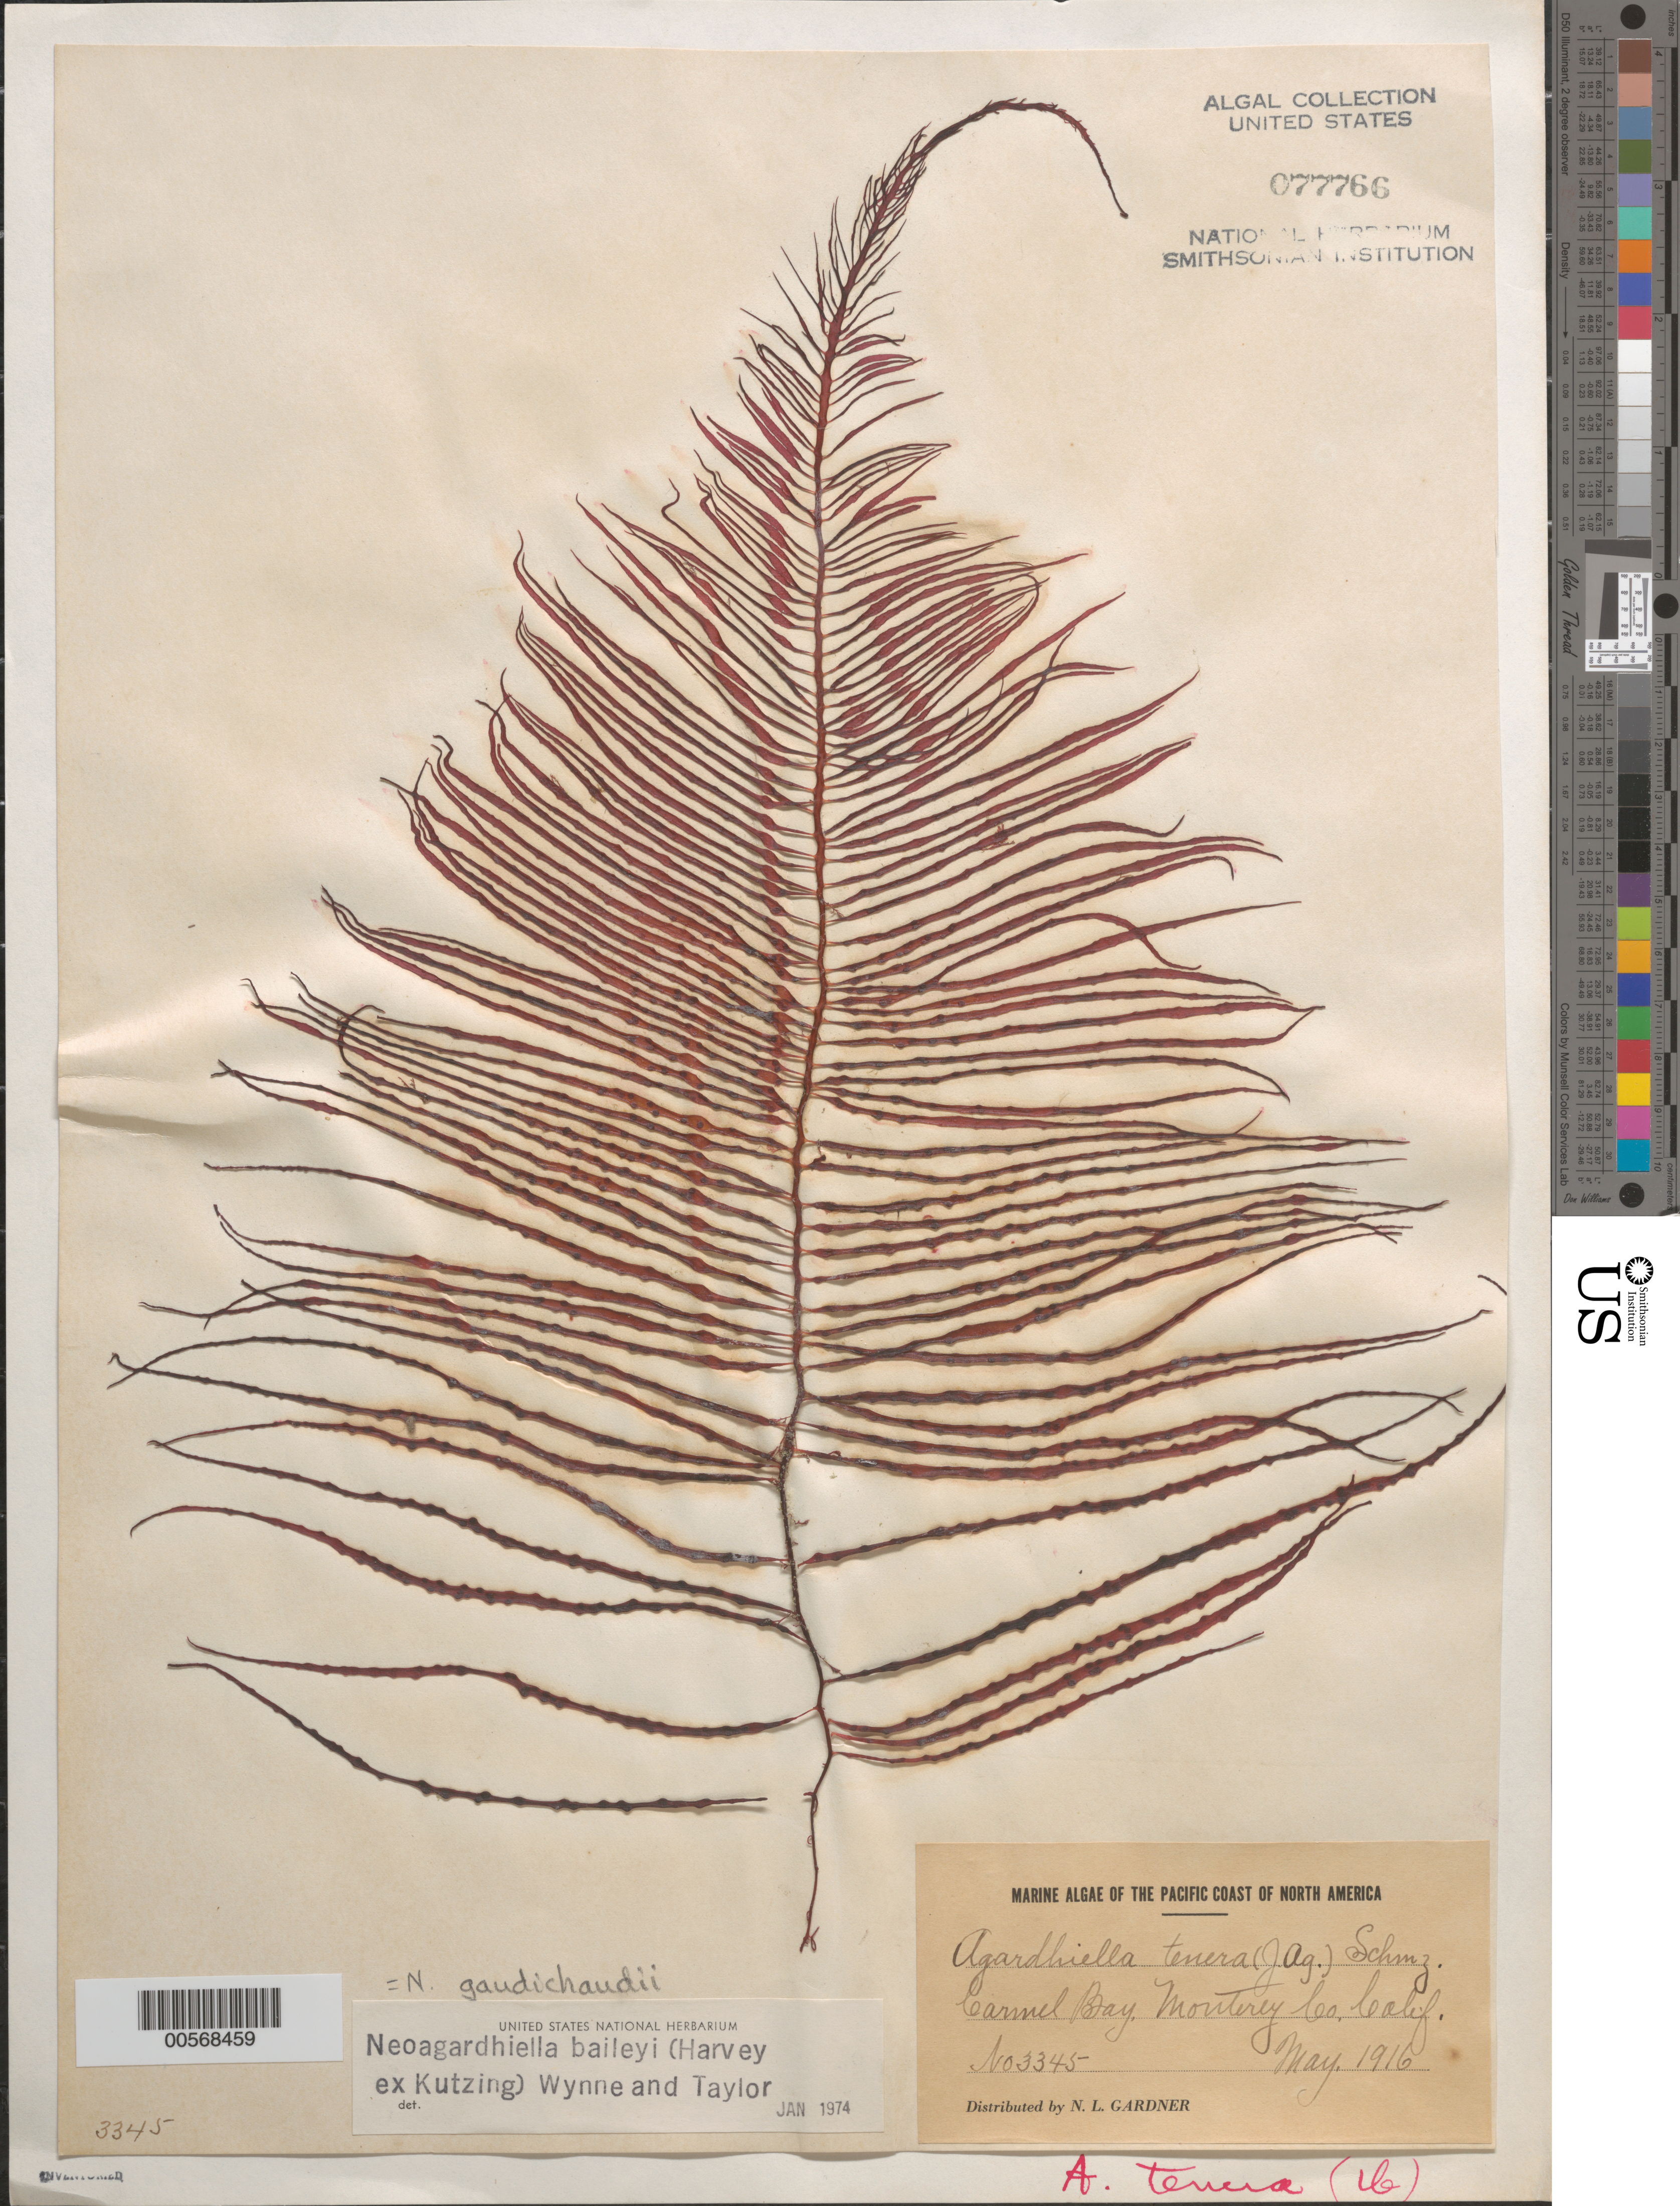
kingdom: Plantae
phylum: Rhodophyta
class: Florideophyceae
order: Gigartinales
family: Solieriaceae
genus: Sarcodiotheca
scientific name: Sarcodiotheca gaudichaudii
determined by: Algae name updating Project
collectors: N. Gardner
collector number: NLG 3345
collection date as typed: May 1916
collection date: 1916-05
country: United States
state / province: California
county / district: Monterey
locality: Carmel Bay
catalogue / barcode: US 77766